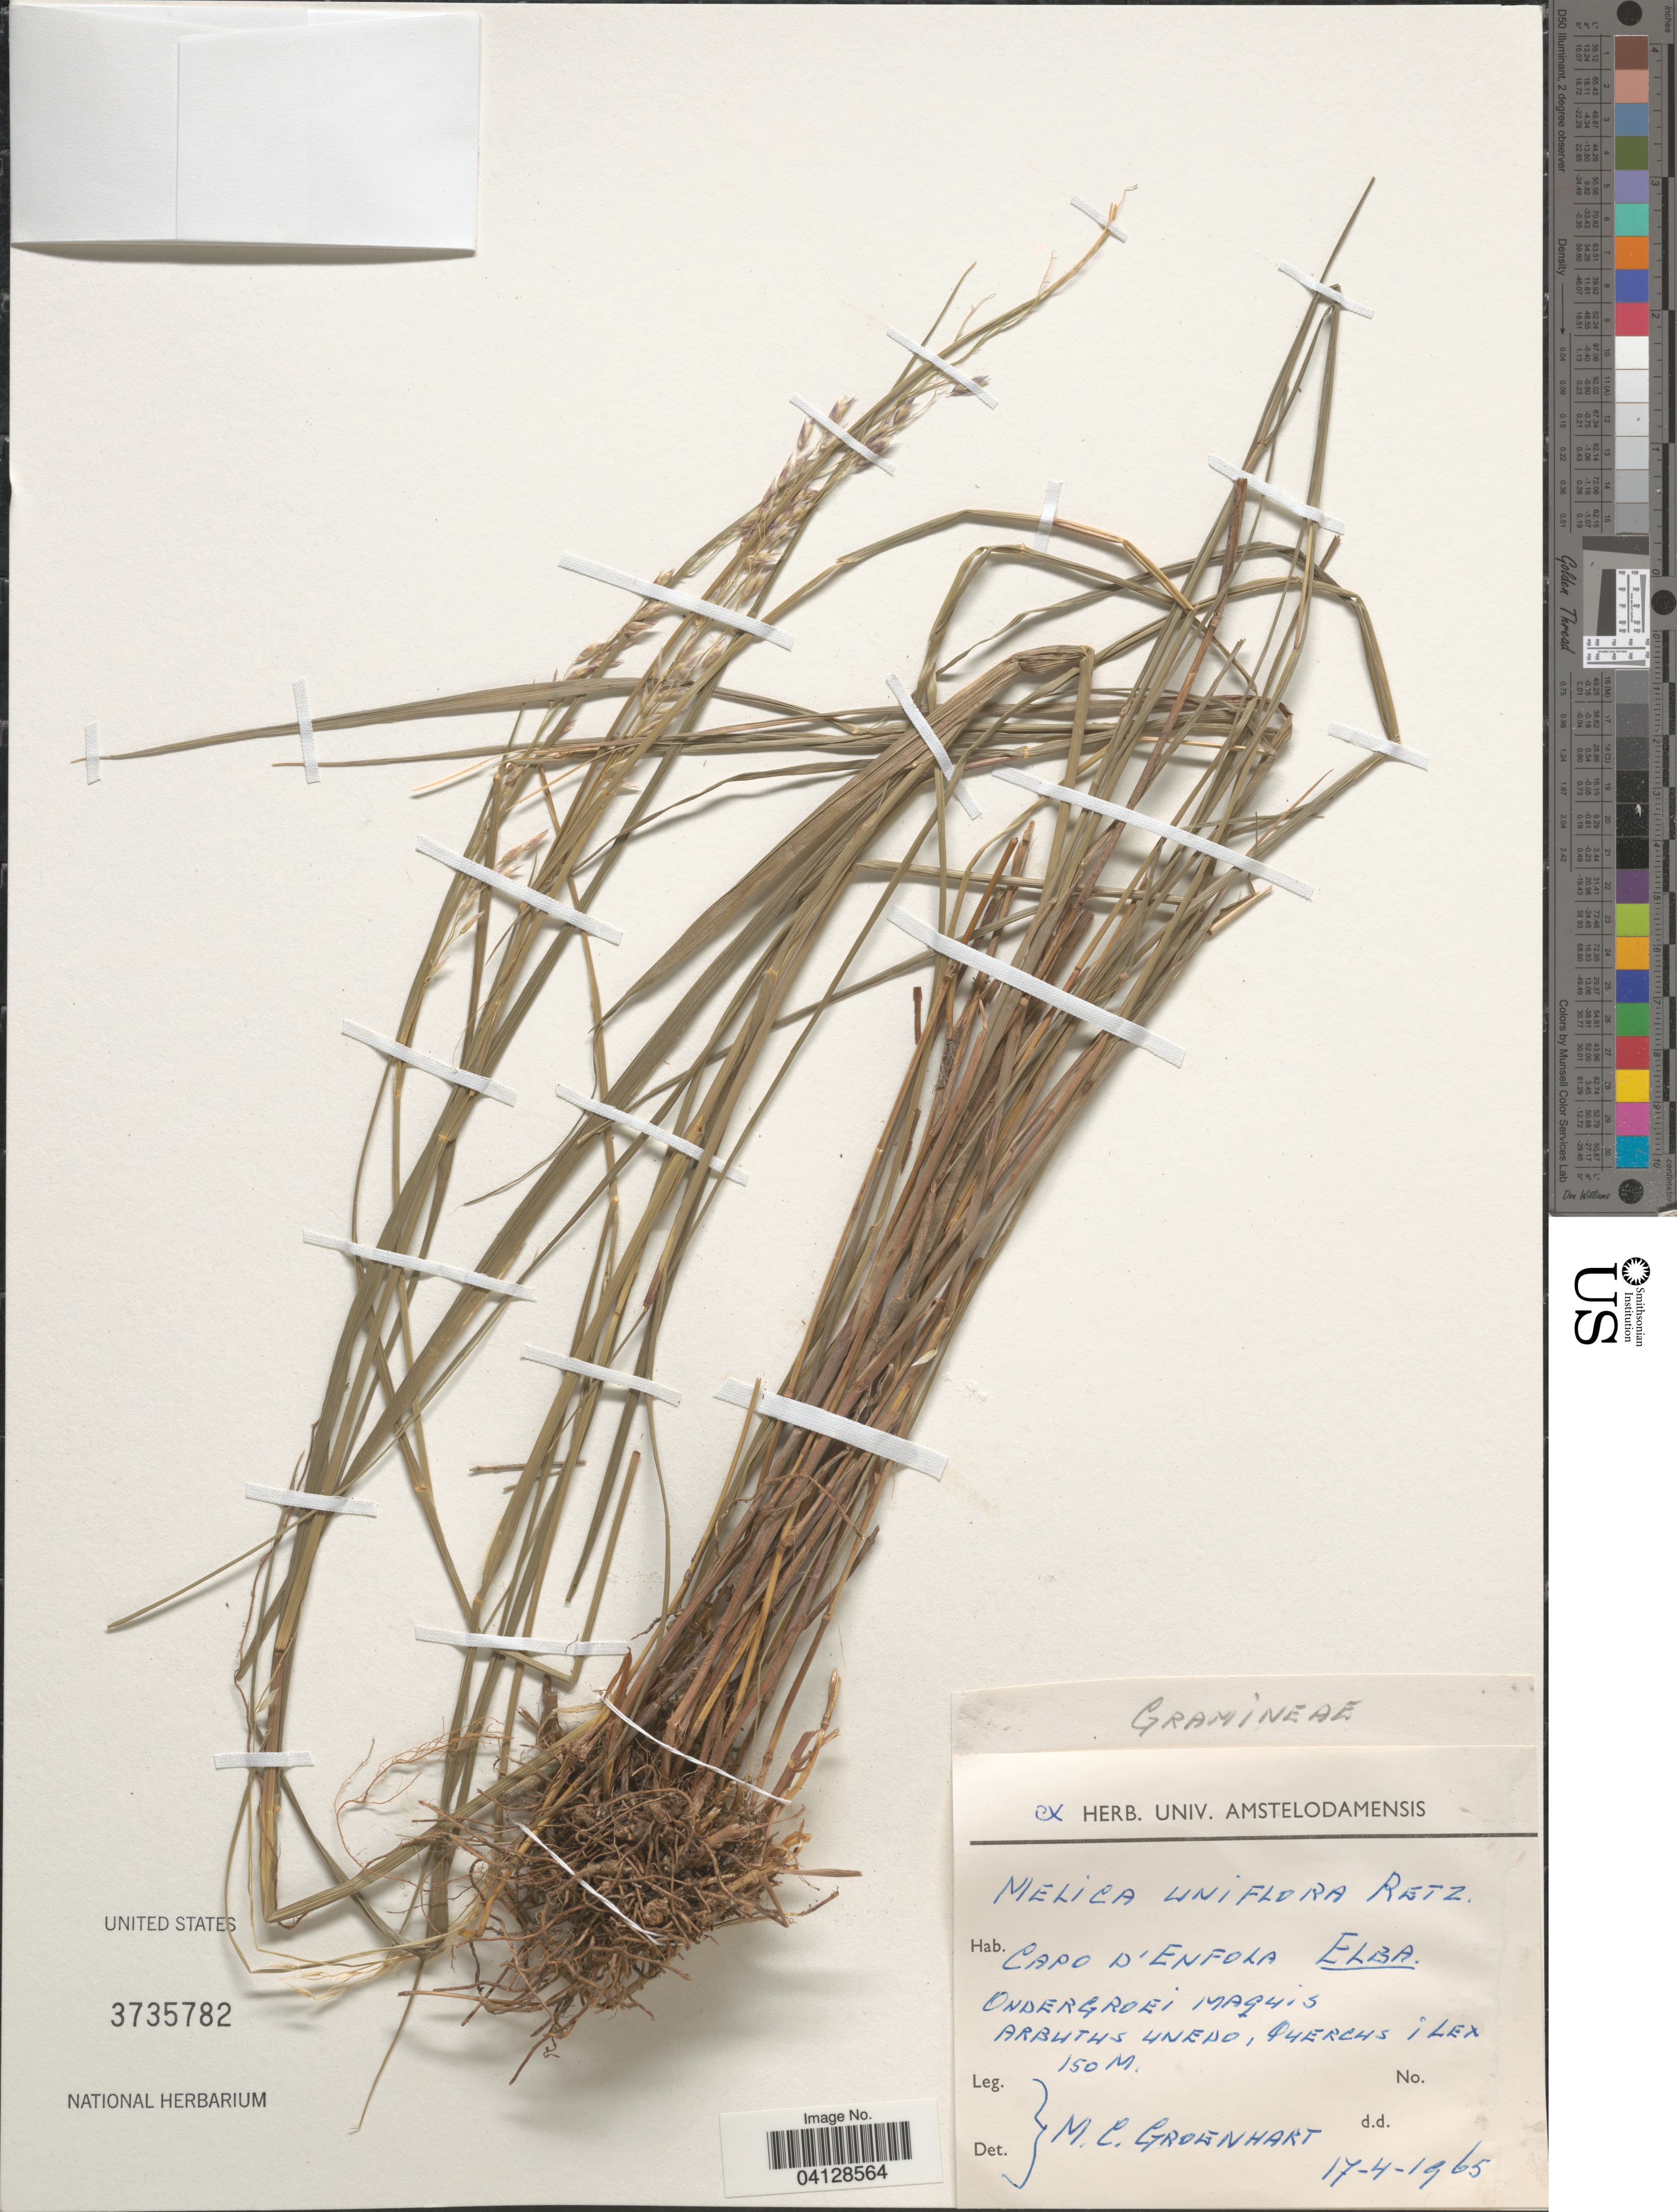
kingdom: Plantae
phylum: Tracheophyta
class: Liliopsida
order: Poales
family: Poaceae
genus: Melica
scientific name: Melica uniflora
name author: Retz.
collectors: M. Groenhart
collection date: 1965-04-17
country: Italy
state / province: Tuscany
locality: Capo d'Enfola. Elba.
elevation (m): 150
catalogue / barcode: US 3735782